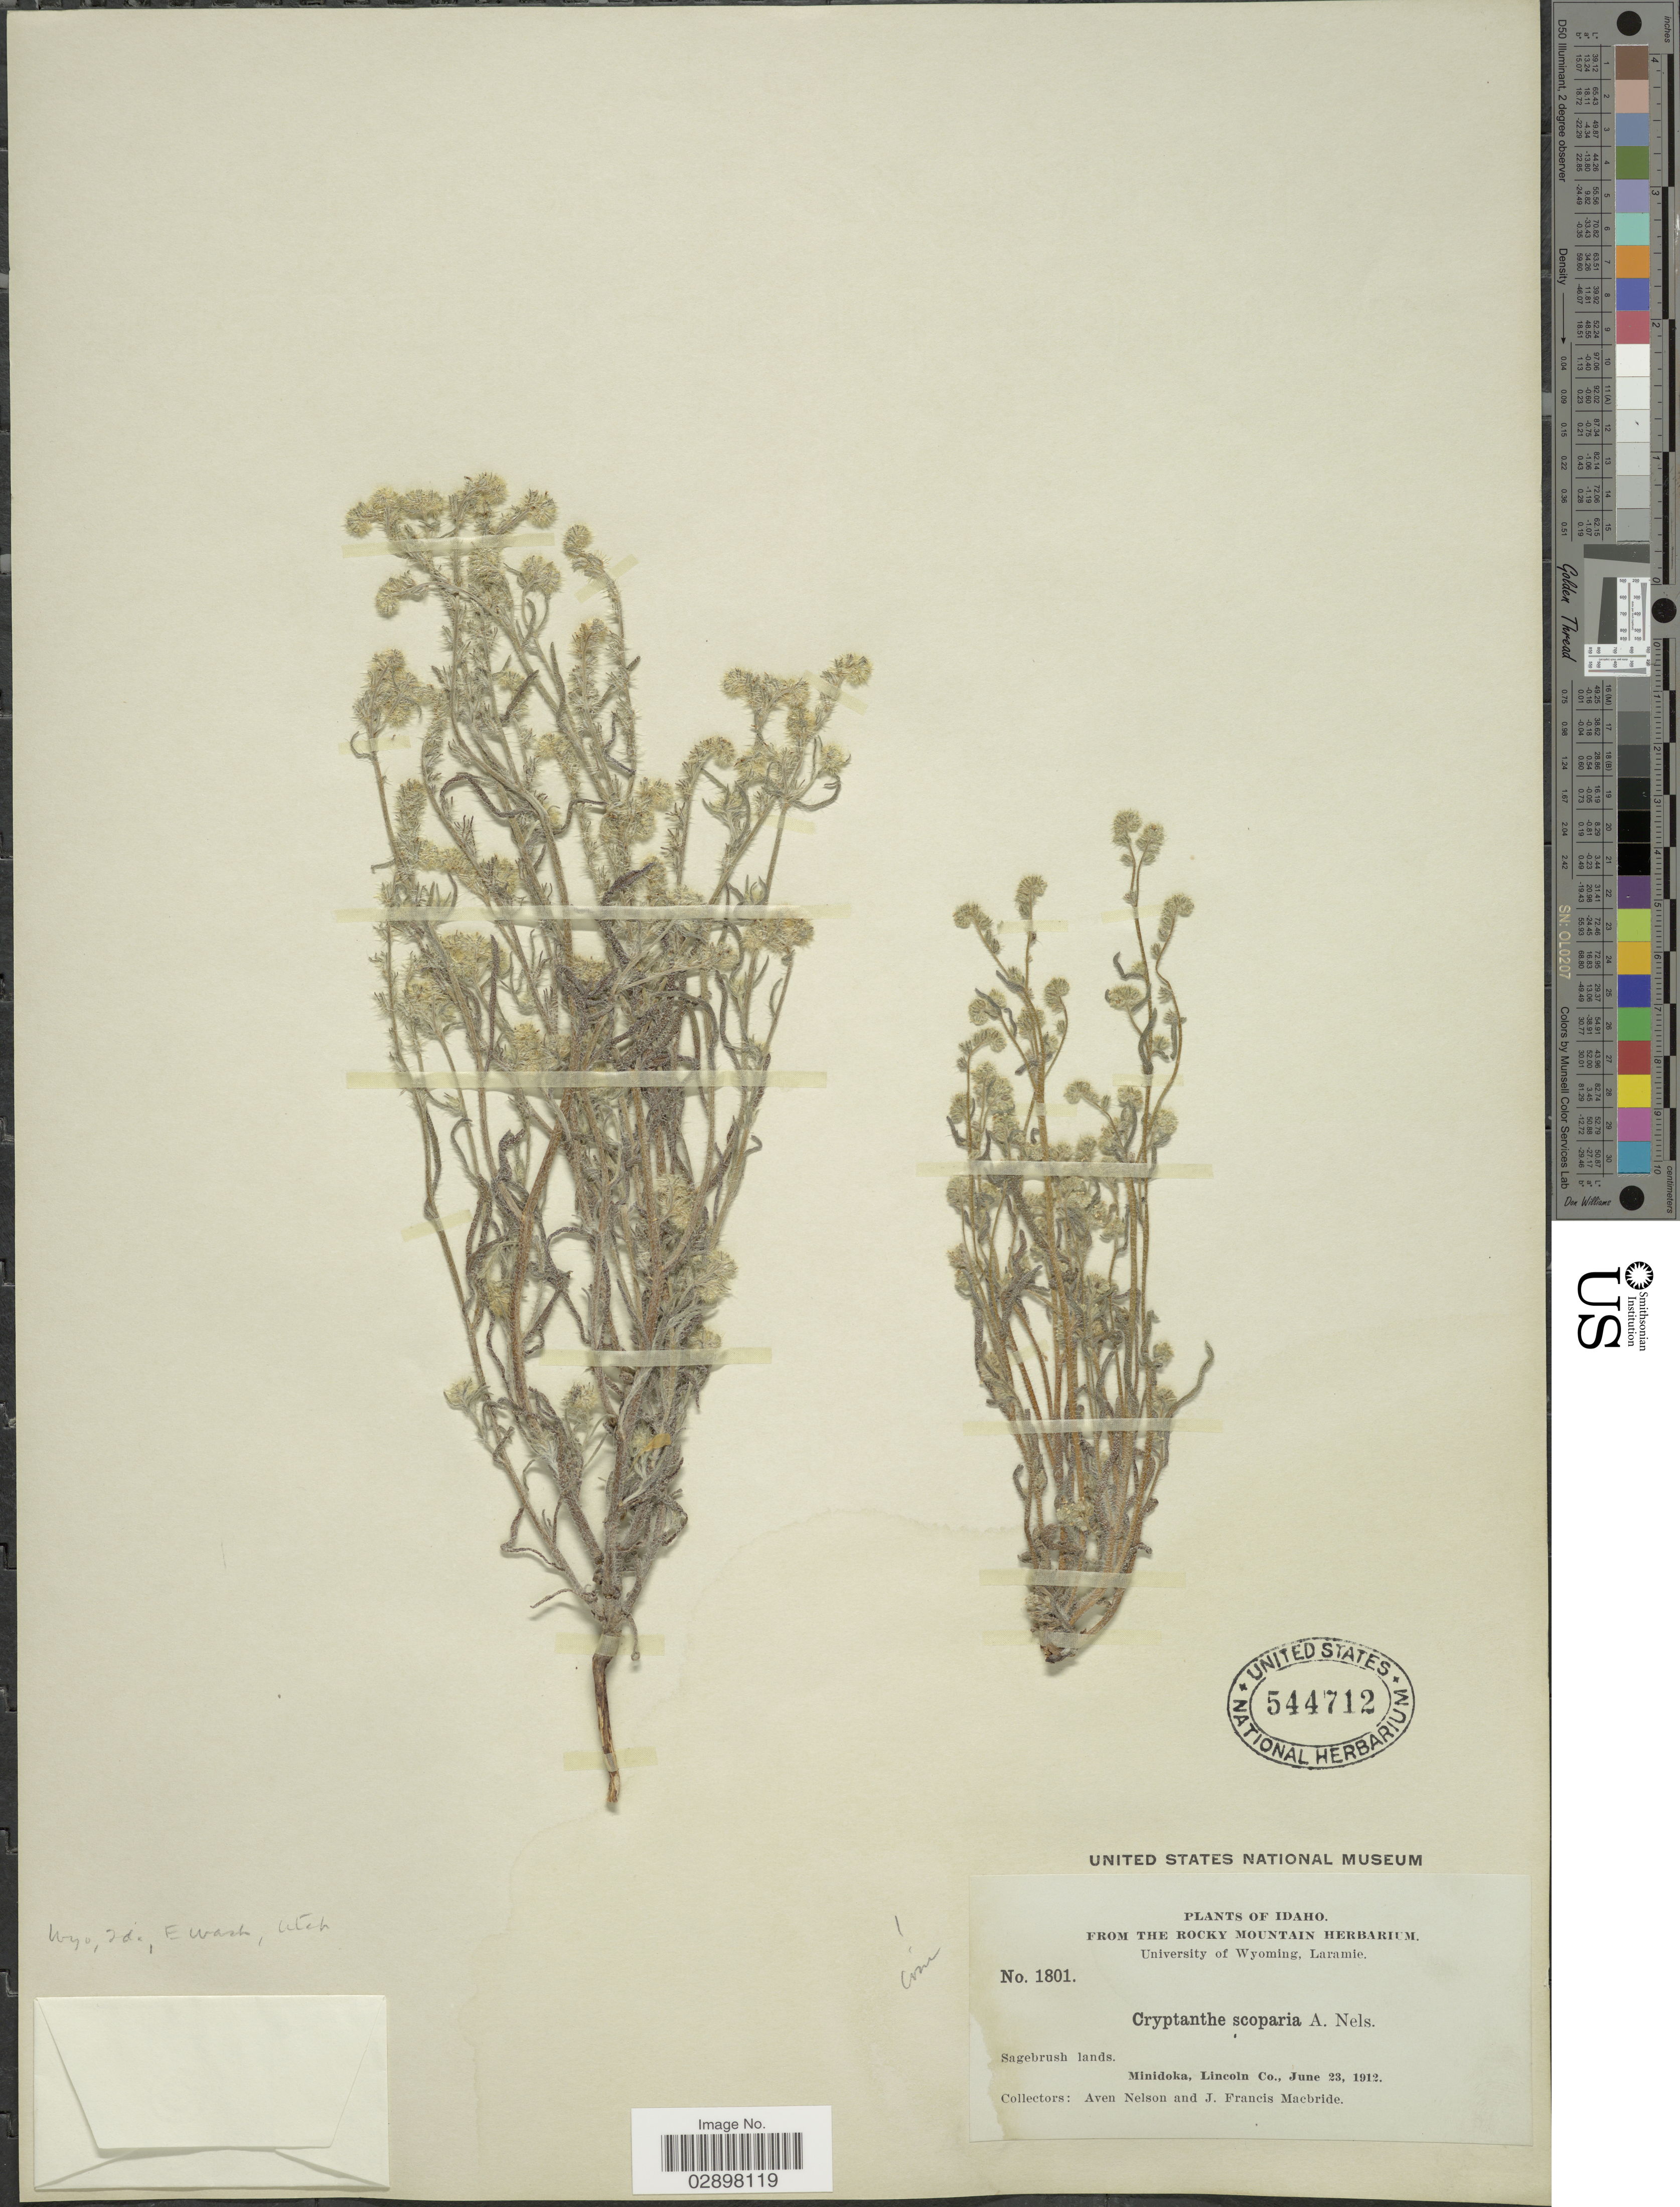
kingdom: Plantae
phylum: Tracheophyta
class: Magnoliopsida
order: Boraginales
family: Boraginaceae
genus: Cryptantha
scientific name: Cryptantha scoparia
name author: A. Nelson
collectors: A. Nelson & J. F. Macbride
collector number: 1801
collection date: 1912-06-23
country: United States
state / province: Idaho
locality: Minidoka, Lincoln Co.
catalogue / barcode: US 544712